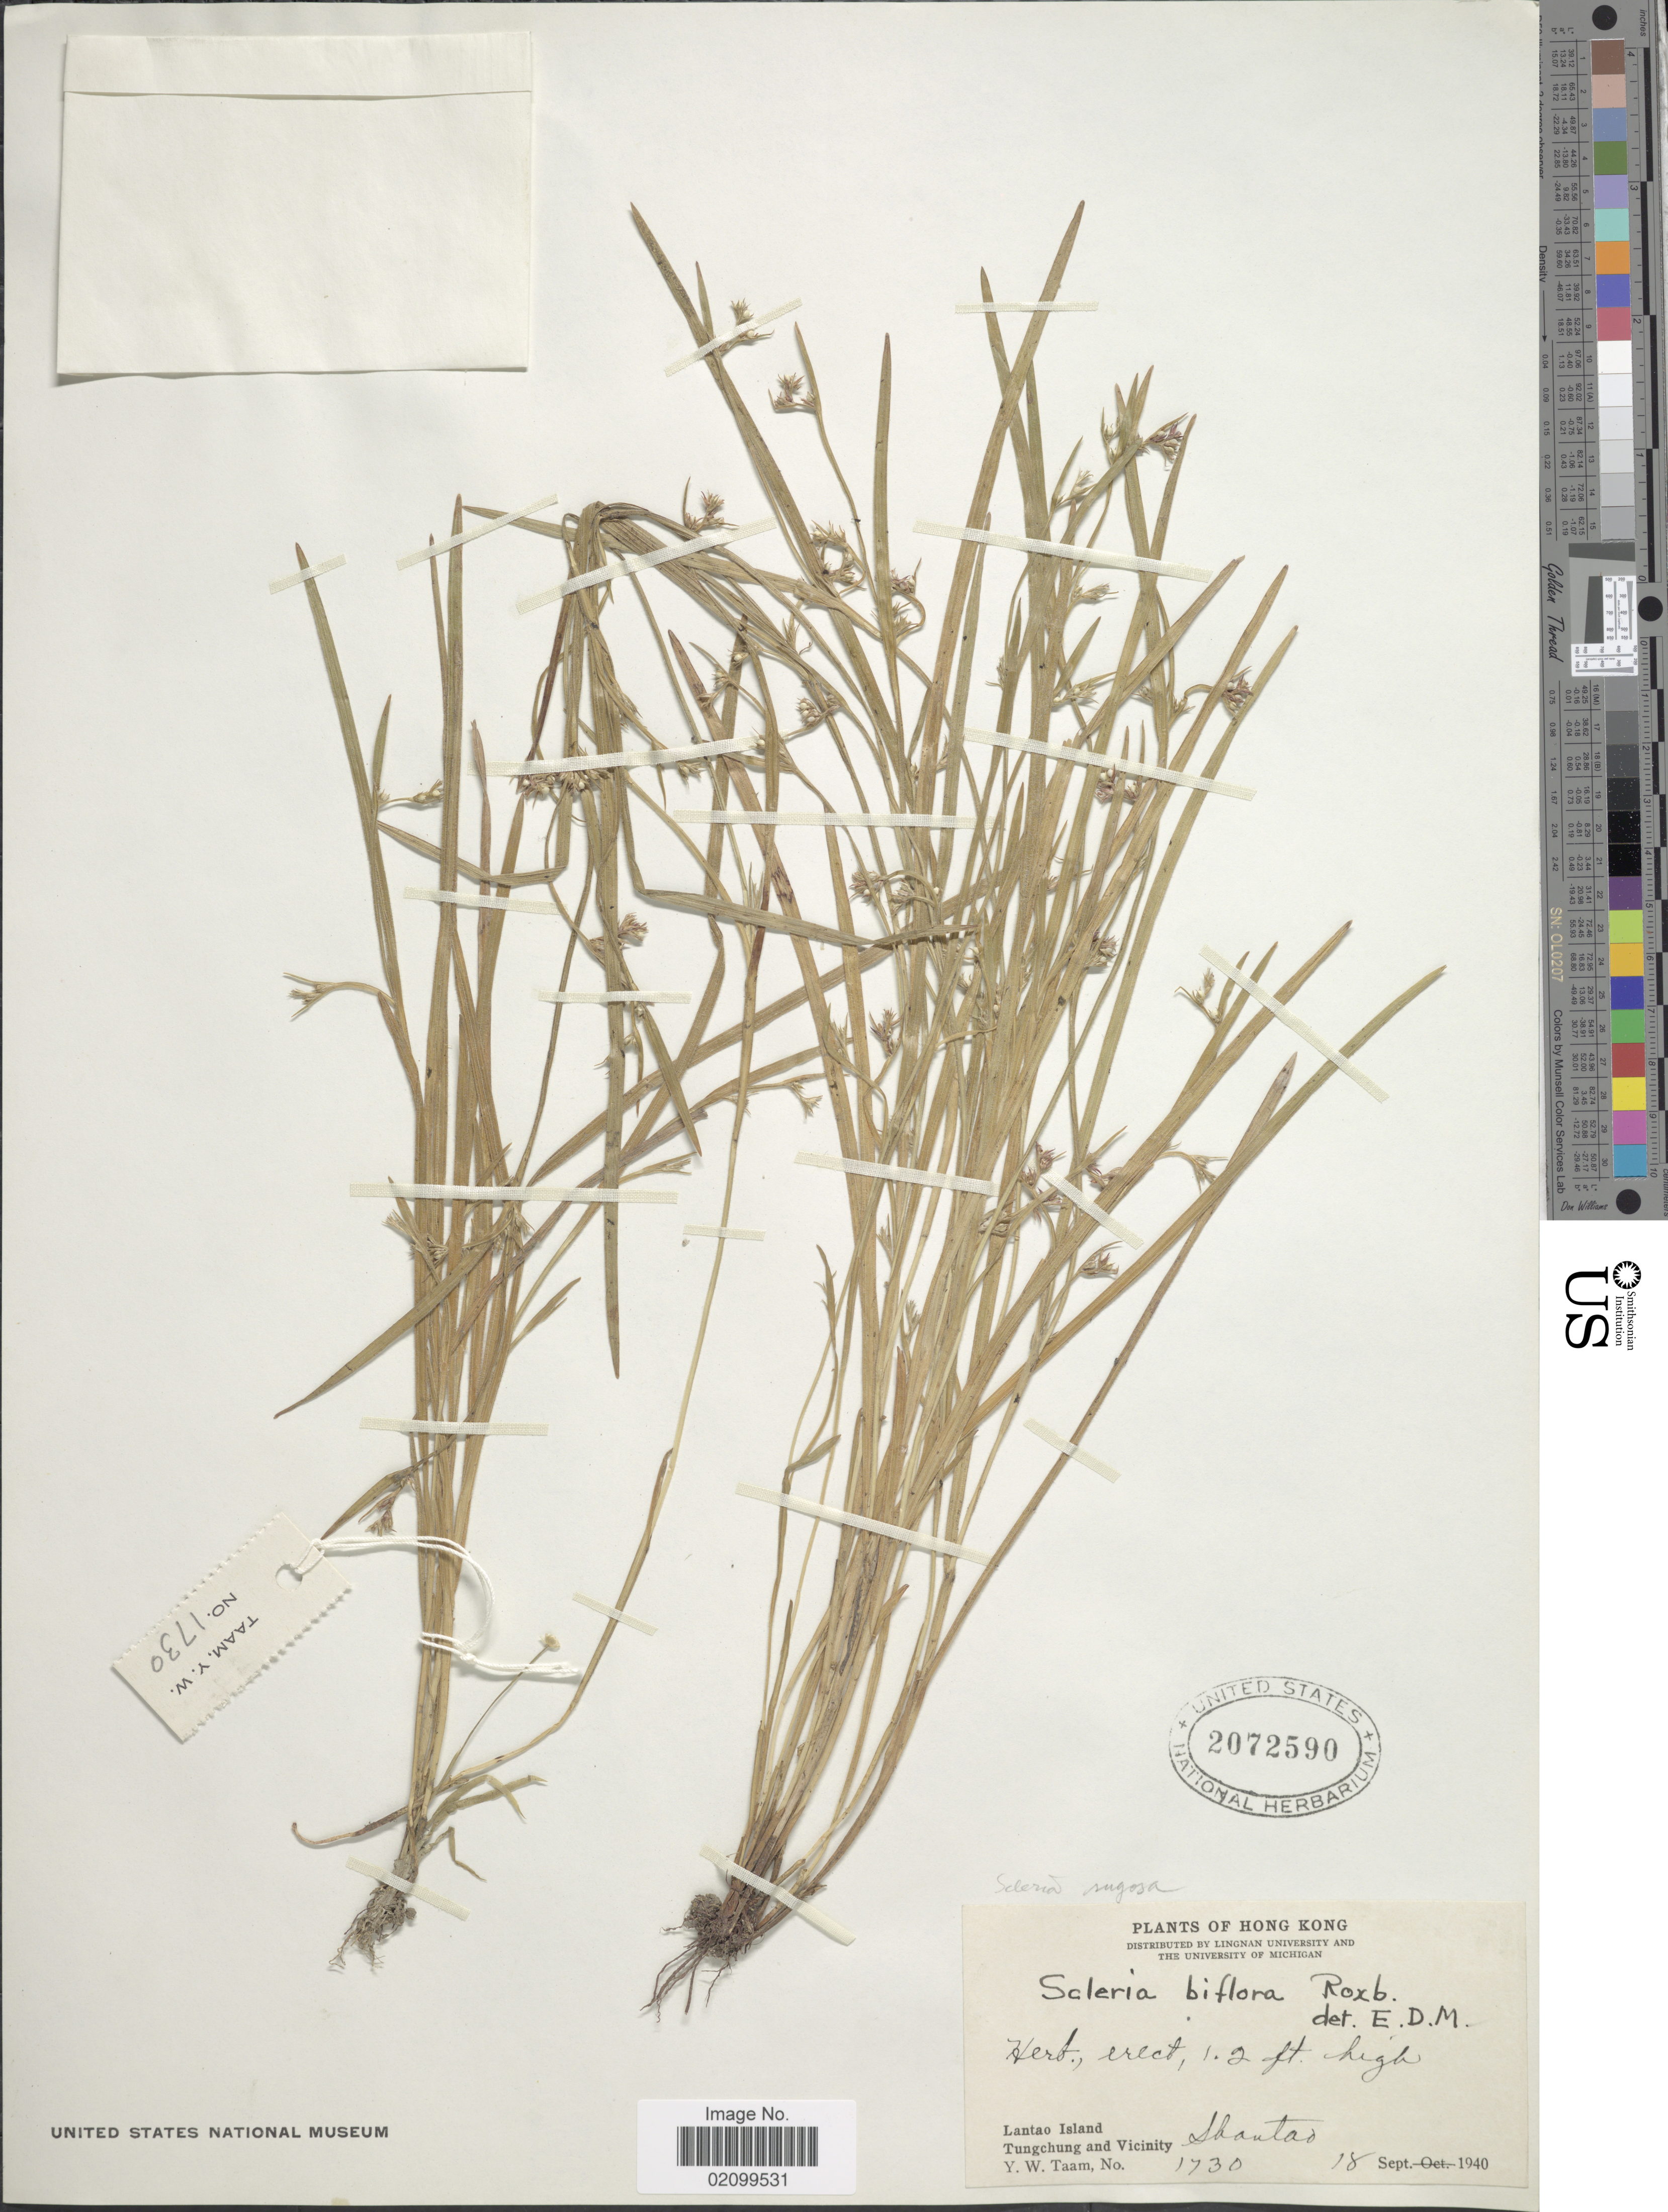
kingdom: Plantae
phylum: Tracheophyta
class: Liliopsida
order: Poales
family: Cyperaceae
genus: Scleria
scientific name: Scleria rugosa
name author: R. Br.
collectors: Y. W. Taam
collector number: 1730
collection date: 1940-09-18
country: China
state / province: Hong Kong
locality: Lantao Island. Tungchung and Vicinity. Shantao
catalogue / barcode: US 2072590